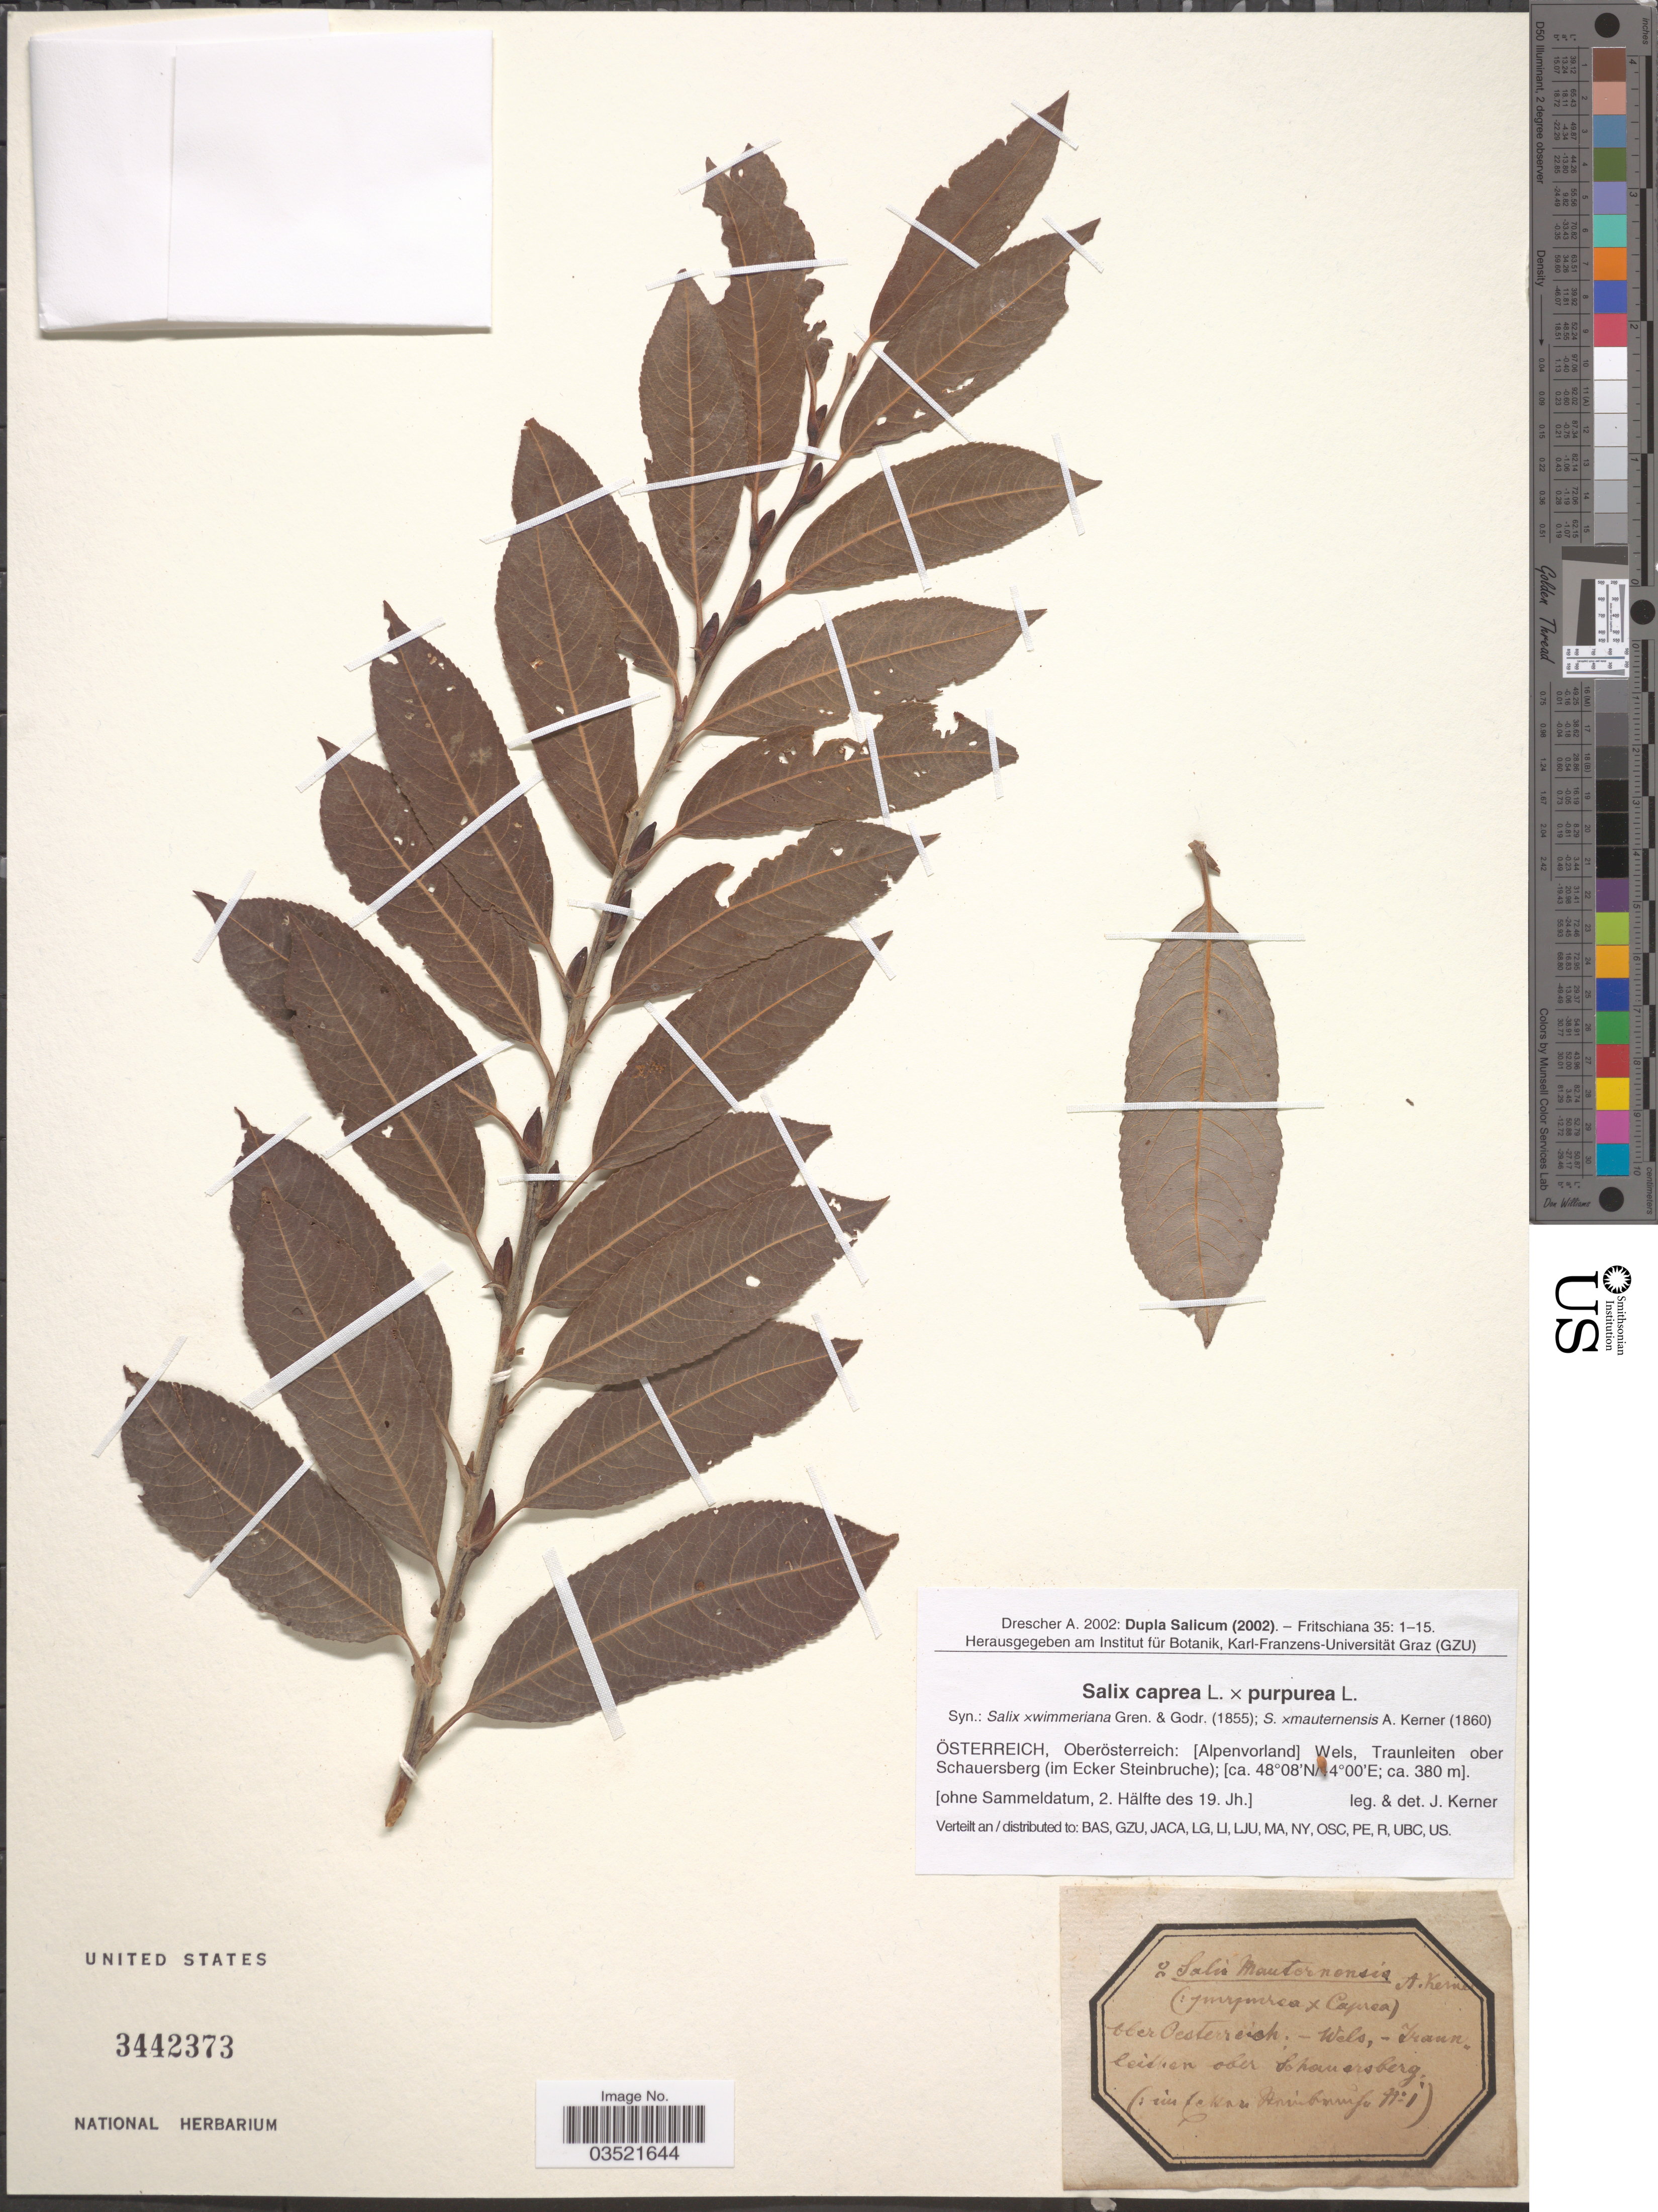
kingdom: Plantae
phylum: Tracheophyta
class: Magnoliopsida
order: Malpighiales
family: Salicaceae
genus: Salix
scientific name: Salix caprea x S. purpurea L.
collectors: J. Kerner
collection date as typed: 2. Halfte des 19. Jh.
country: Austria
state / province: Oberosterreich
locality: Österreich: [Alpenvorland] Wels, Traunleiten ober Schauersberg (im Ecker Steinbruche).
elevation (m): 380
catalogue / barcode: US 3442373